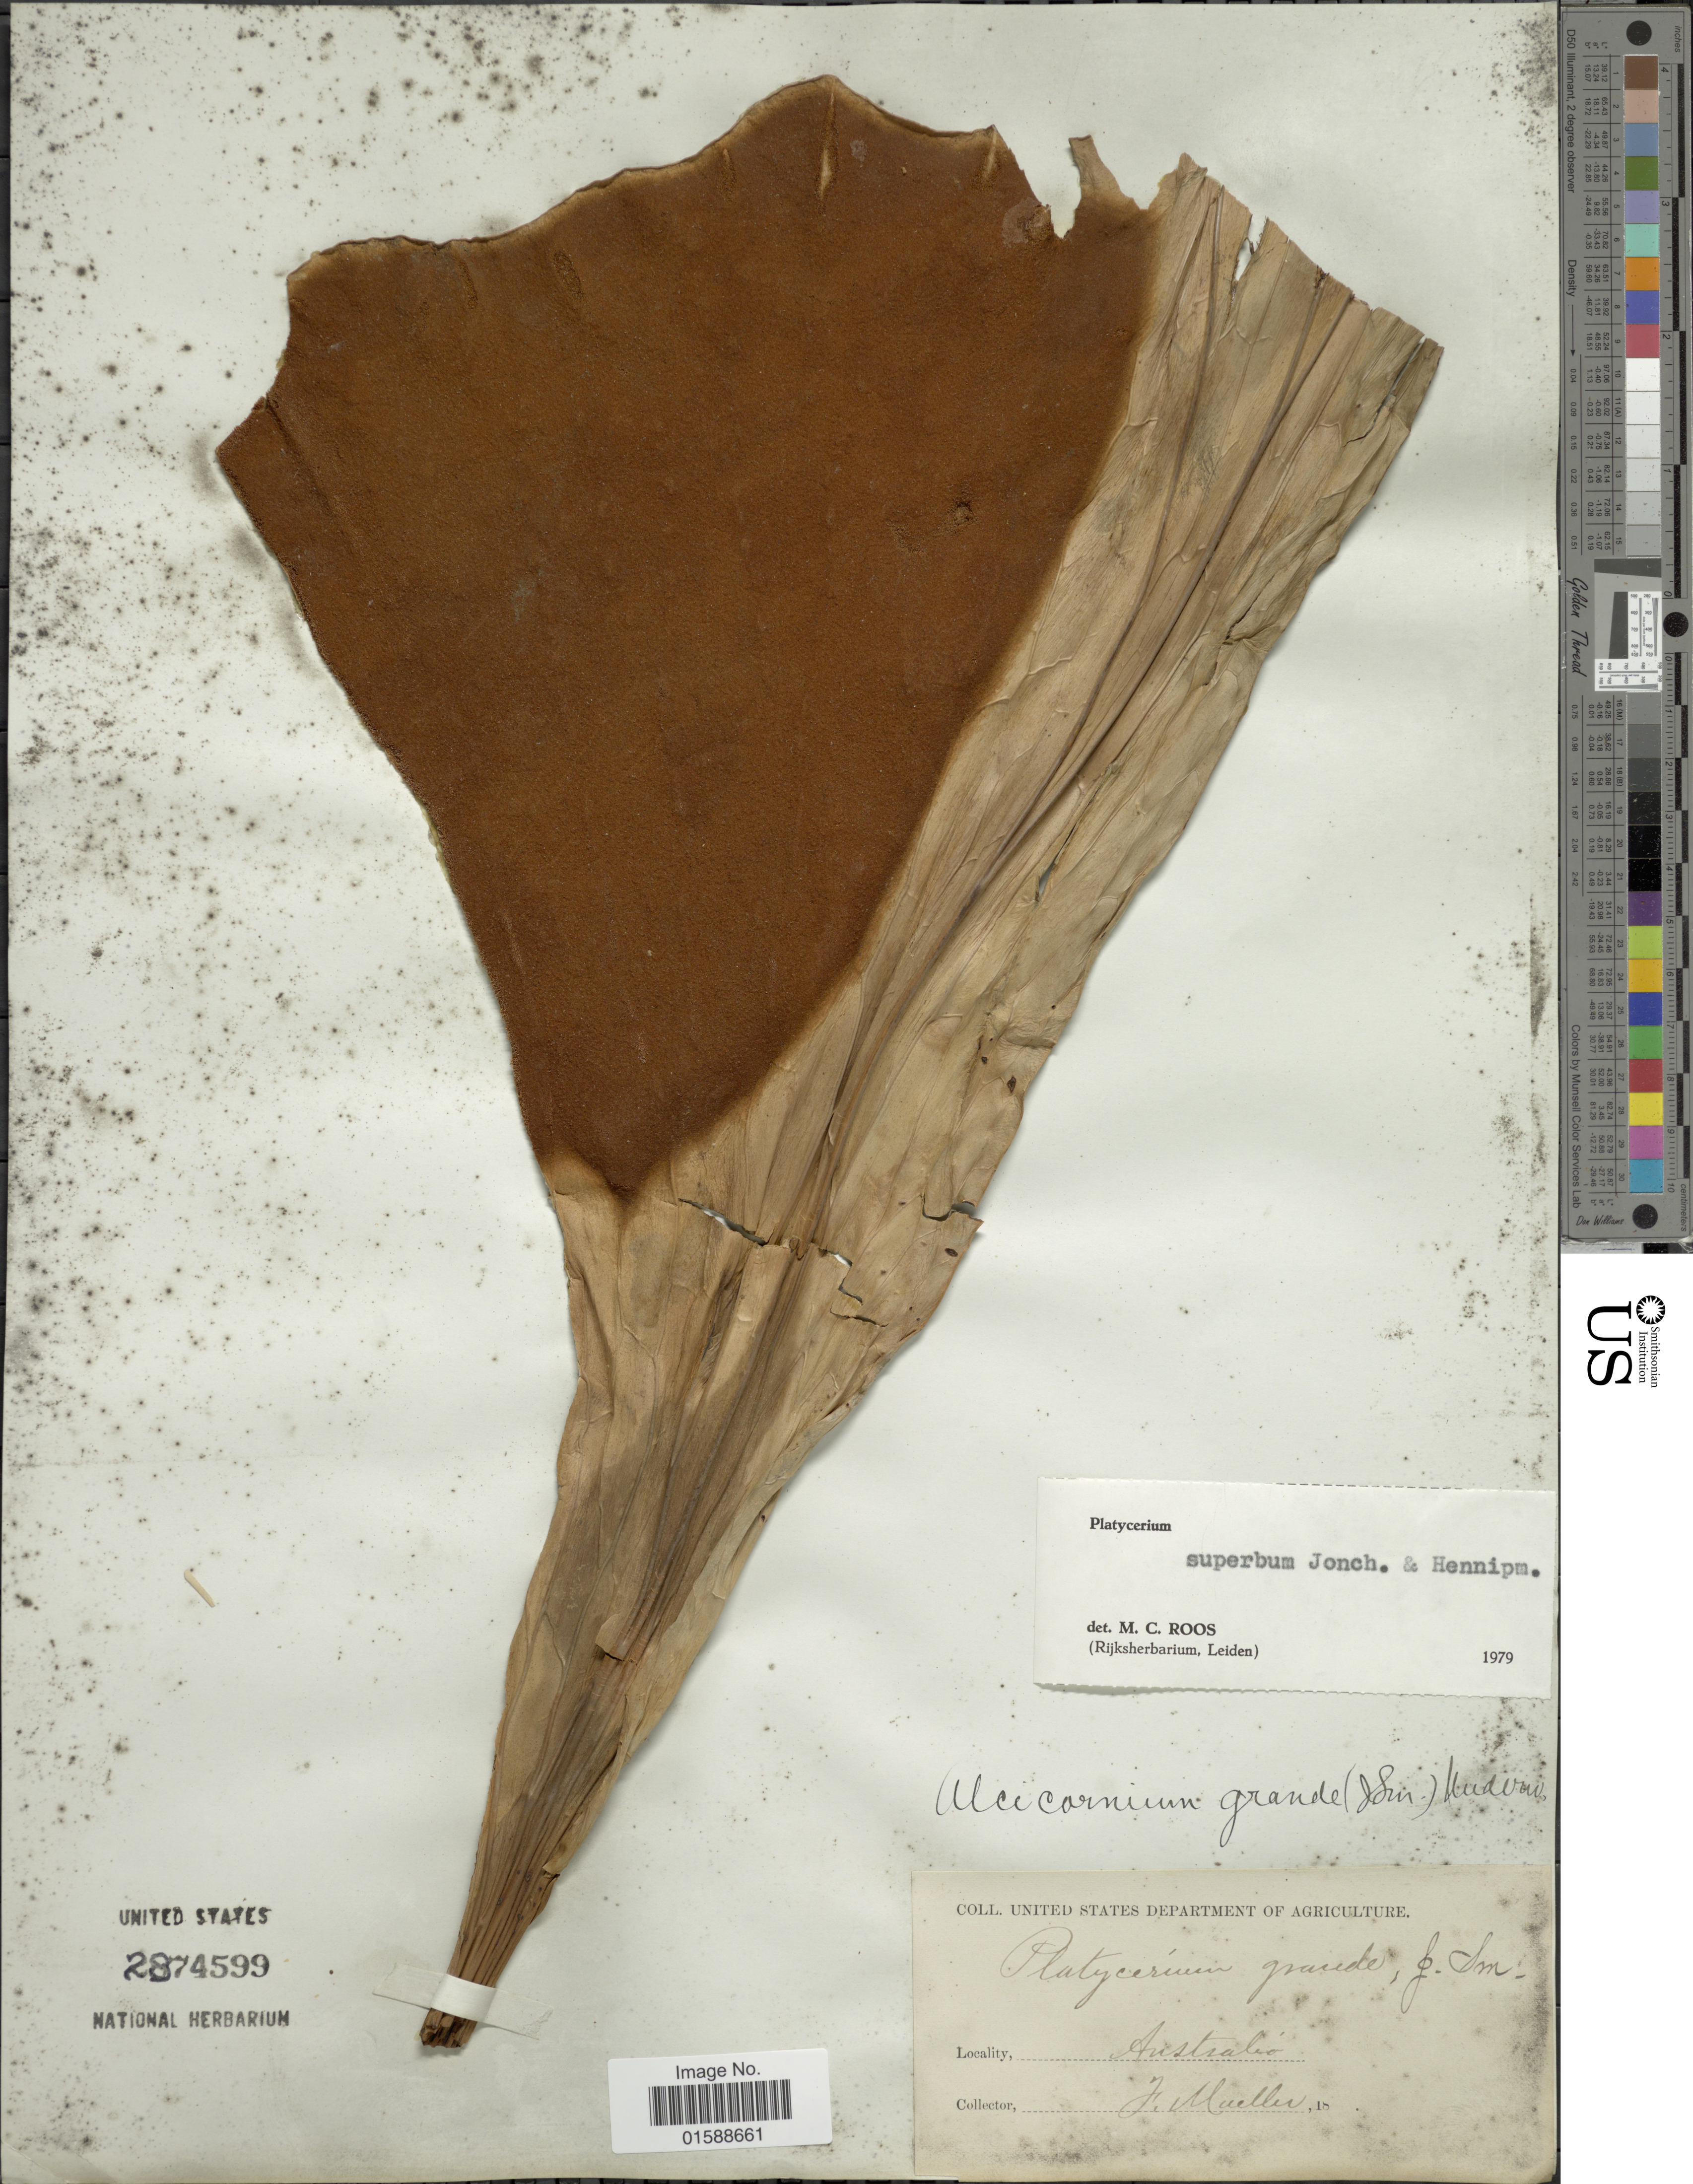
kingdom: Plantae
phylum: Tracheophyta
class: Polypodiopsida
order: Polypodiales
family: Polypodiaceae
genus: Platycerium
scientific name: Platycerium grande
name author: (A. Cunn.) J. Sm.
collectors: J. Mueller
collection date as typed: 18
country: Australia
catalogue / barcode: US 2874599